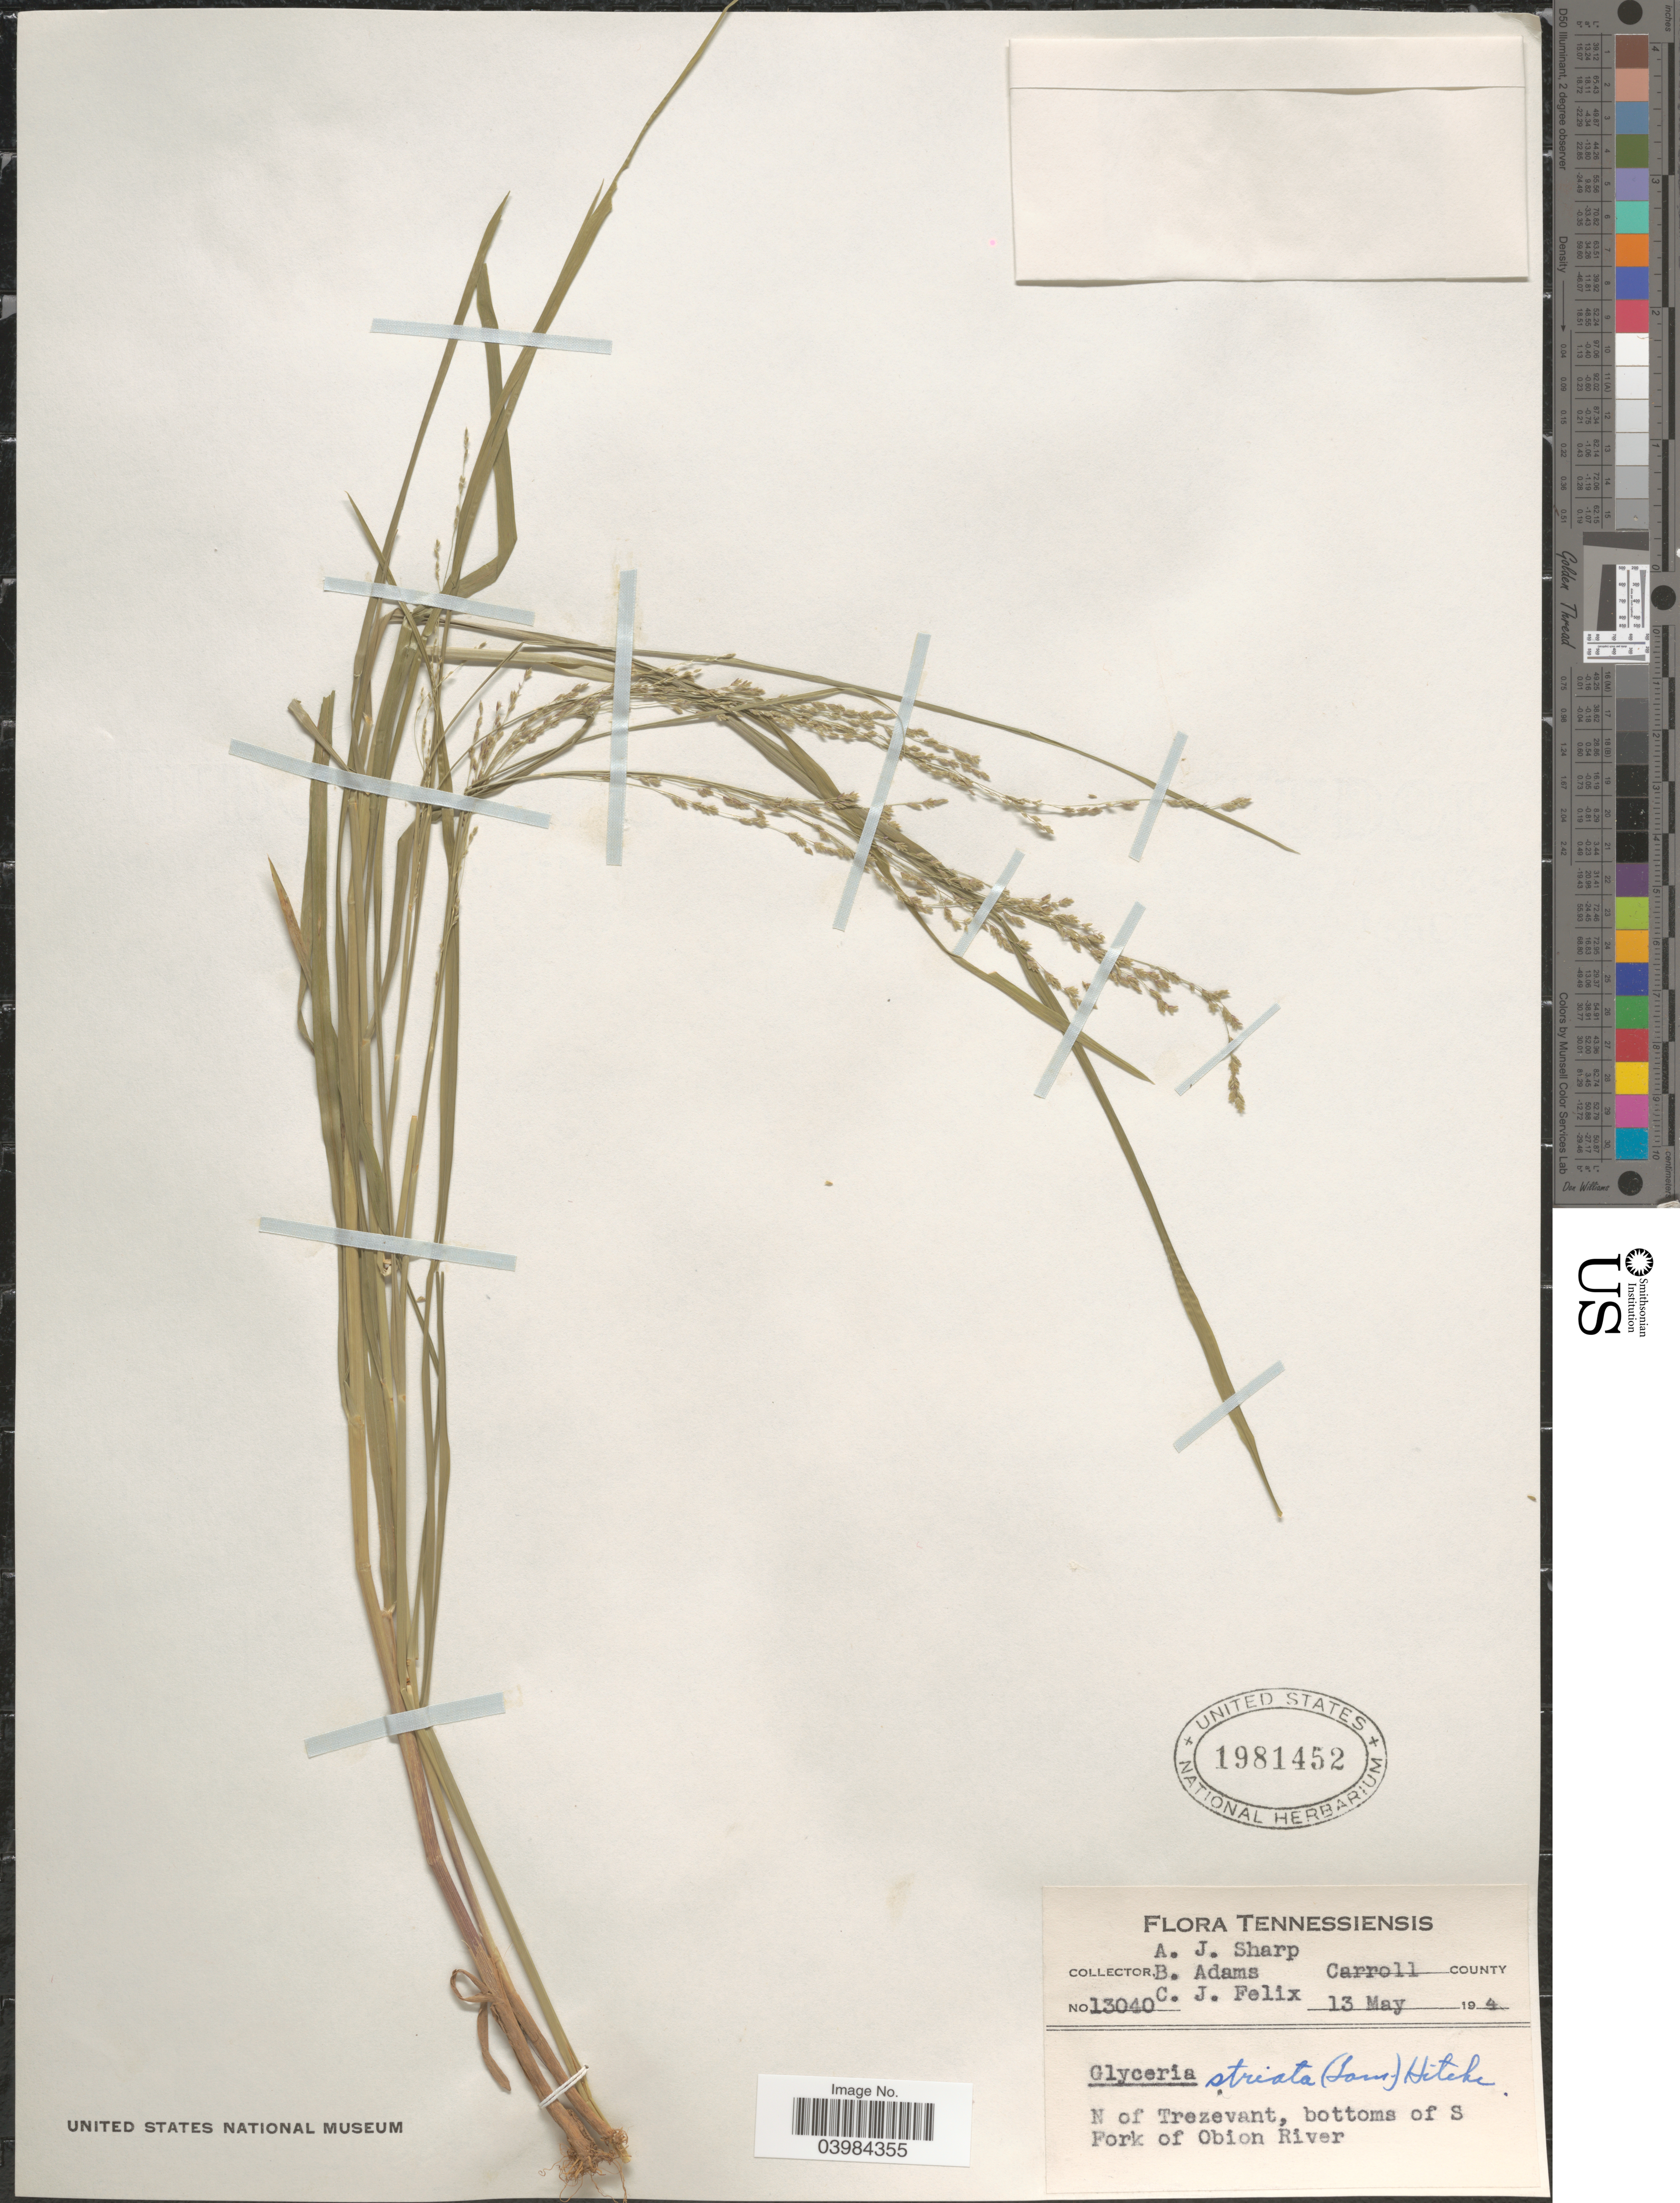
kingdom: Plantae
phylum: Tracheophyta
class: Liliopsida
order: Poales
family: Poaceae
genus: Glyceria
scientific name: Glyceria striata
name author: (Lam.) Hitchc.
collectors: A. J. Sharp, B. Adams & C. Felix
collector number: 13040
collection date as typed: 13 May 194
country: United States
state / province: Tennessee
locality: Carroll County. N of Trezevant, bottoms of S Fork of Obion River.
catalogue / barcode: US 1981452